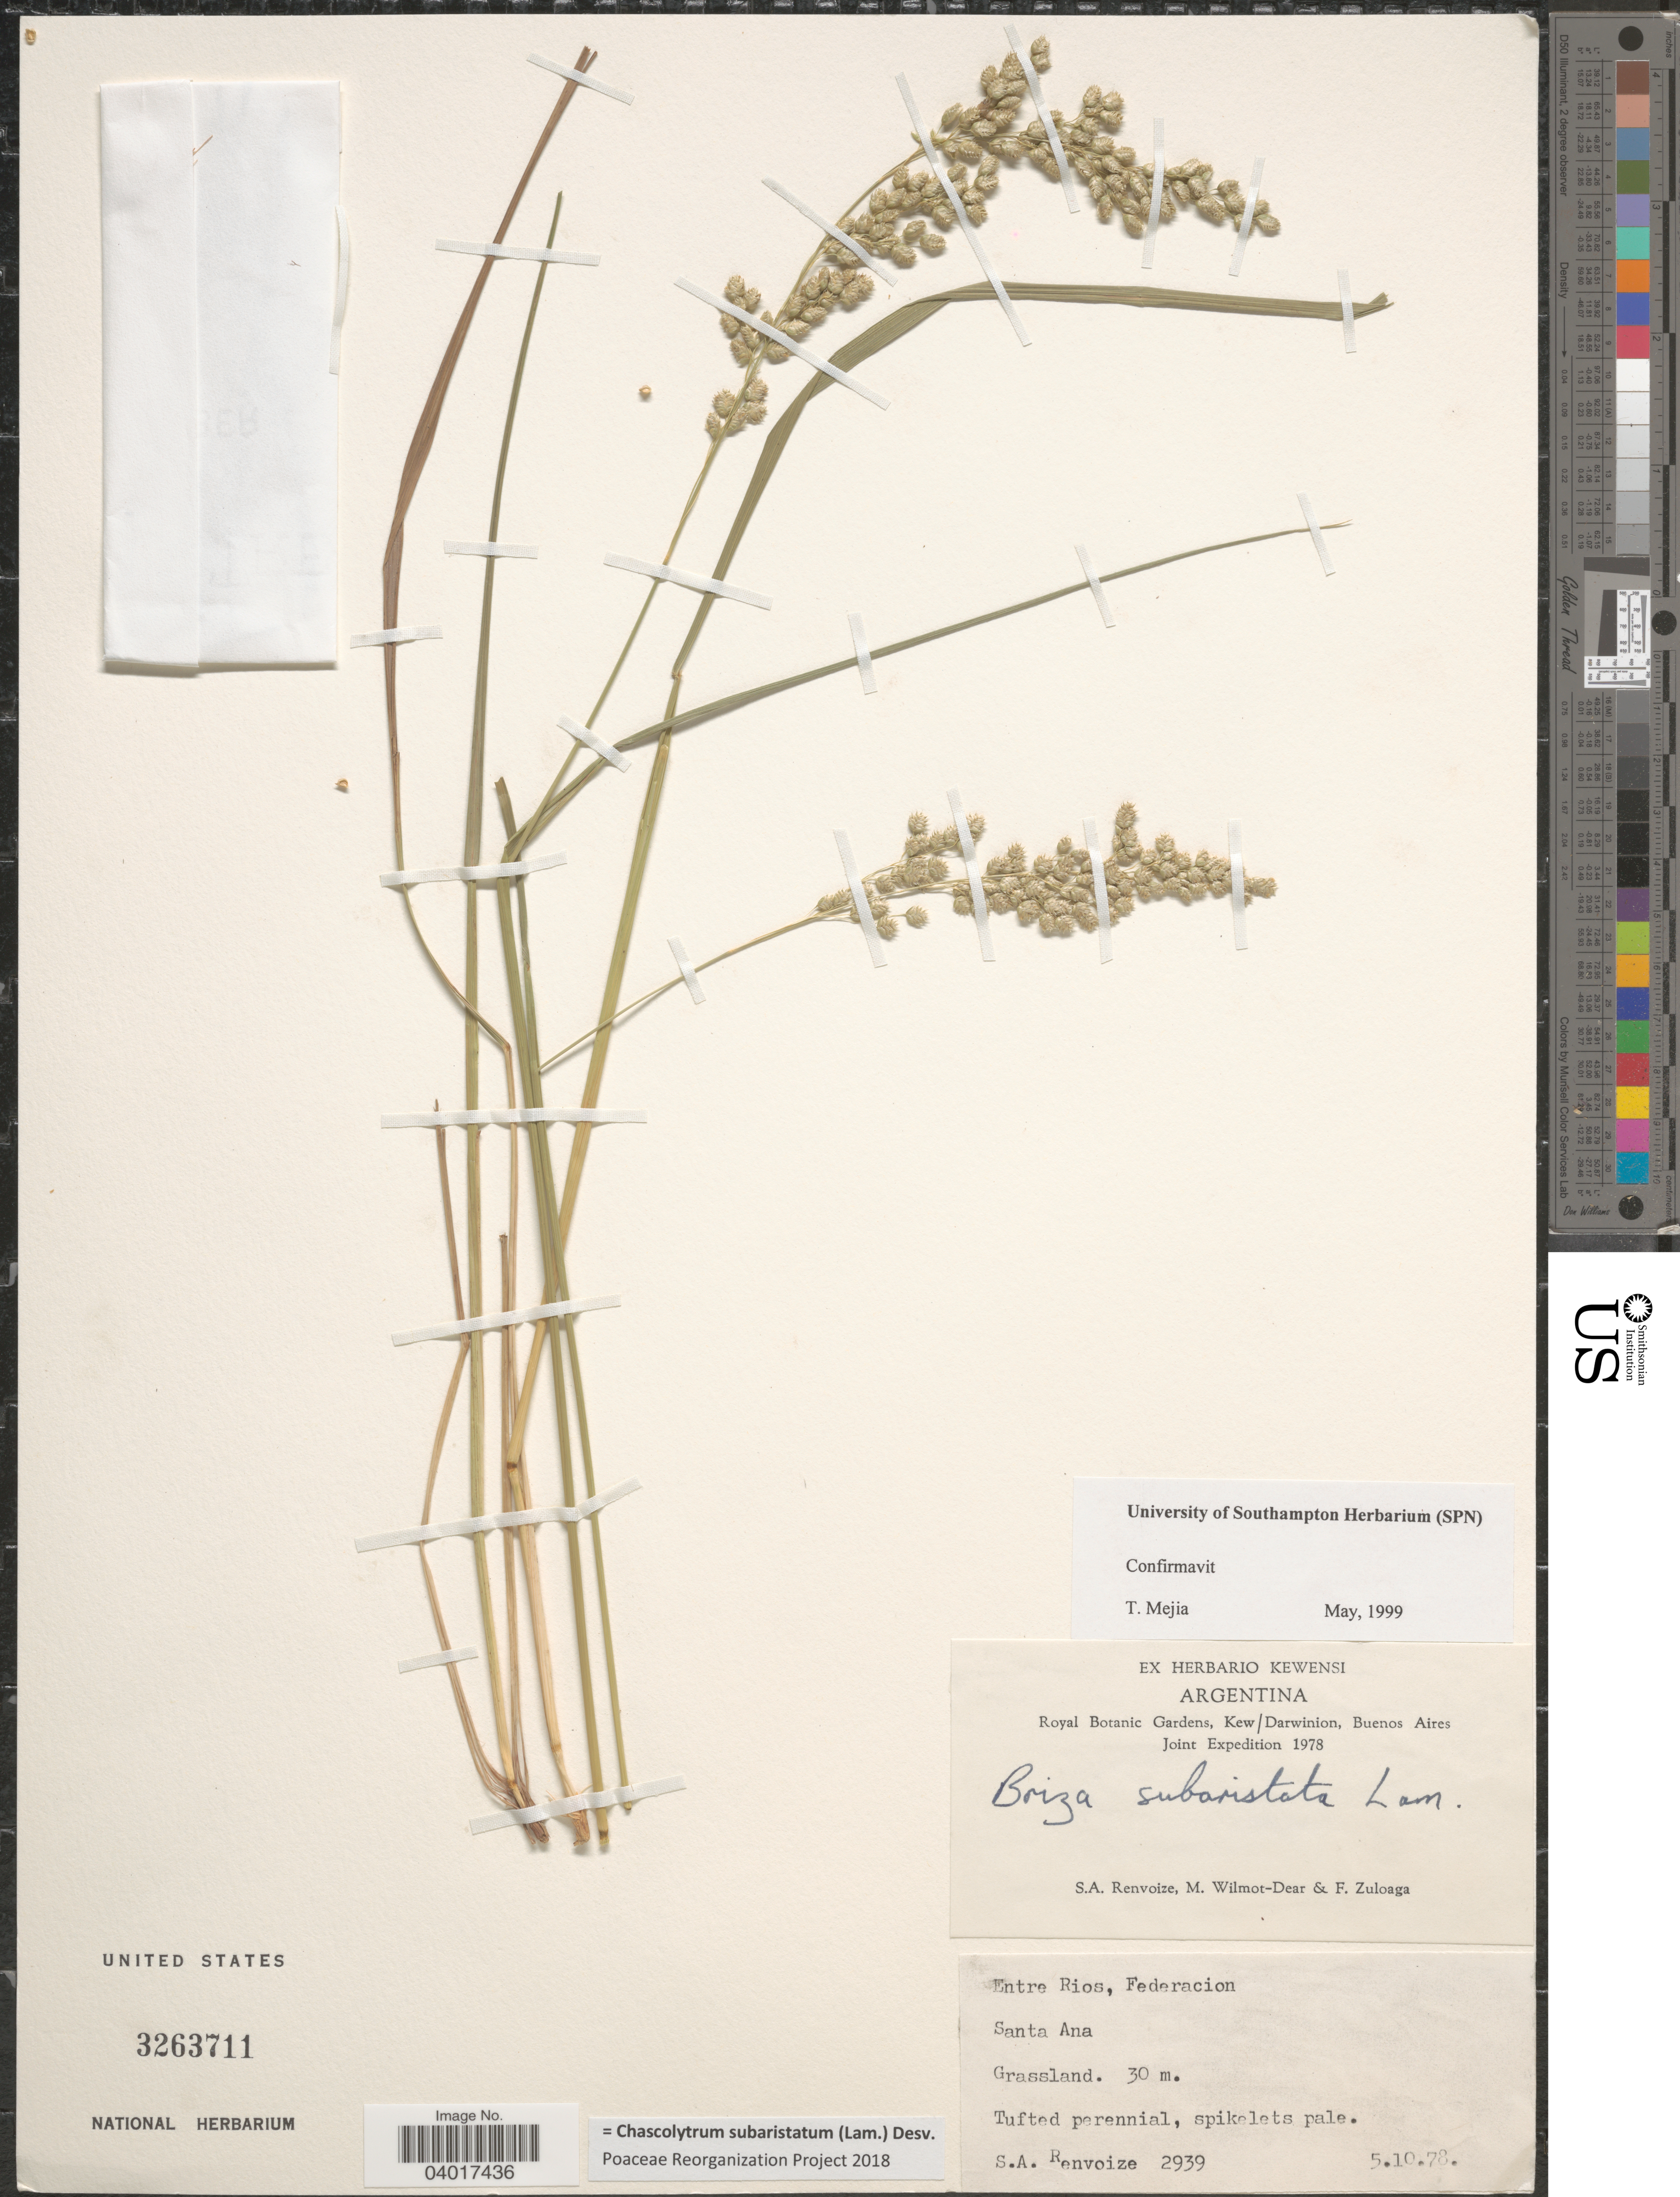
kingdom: Plantae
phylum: Tracheophyta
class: Liliopsida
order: Poales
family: Poaceae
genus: Chascolytrum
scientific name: Chascolytrum subaristatum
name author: (Lam.) Desv.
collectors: S. A. Renvoize, M. Wilmot-Dear & F. Zuloaga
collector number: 2939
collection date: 1978-10-05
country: Argentina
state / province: Entre Rios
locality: Federacion. Santa Ana.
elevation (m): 30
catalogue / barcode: US 3263711